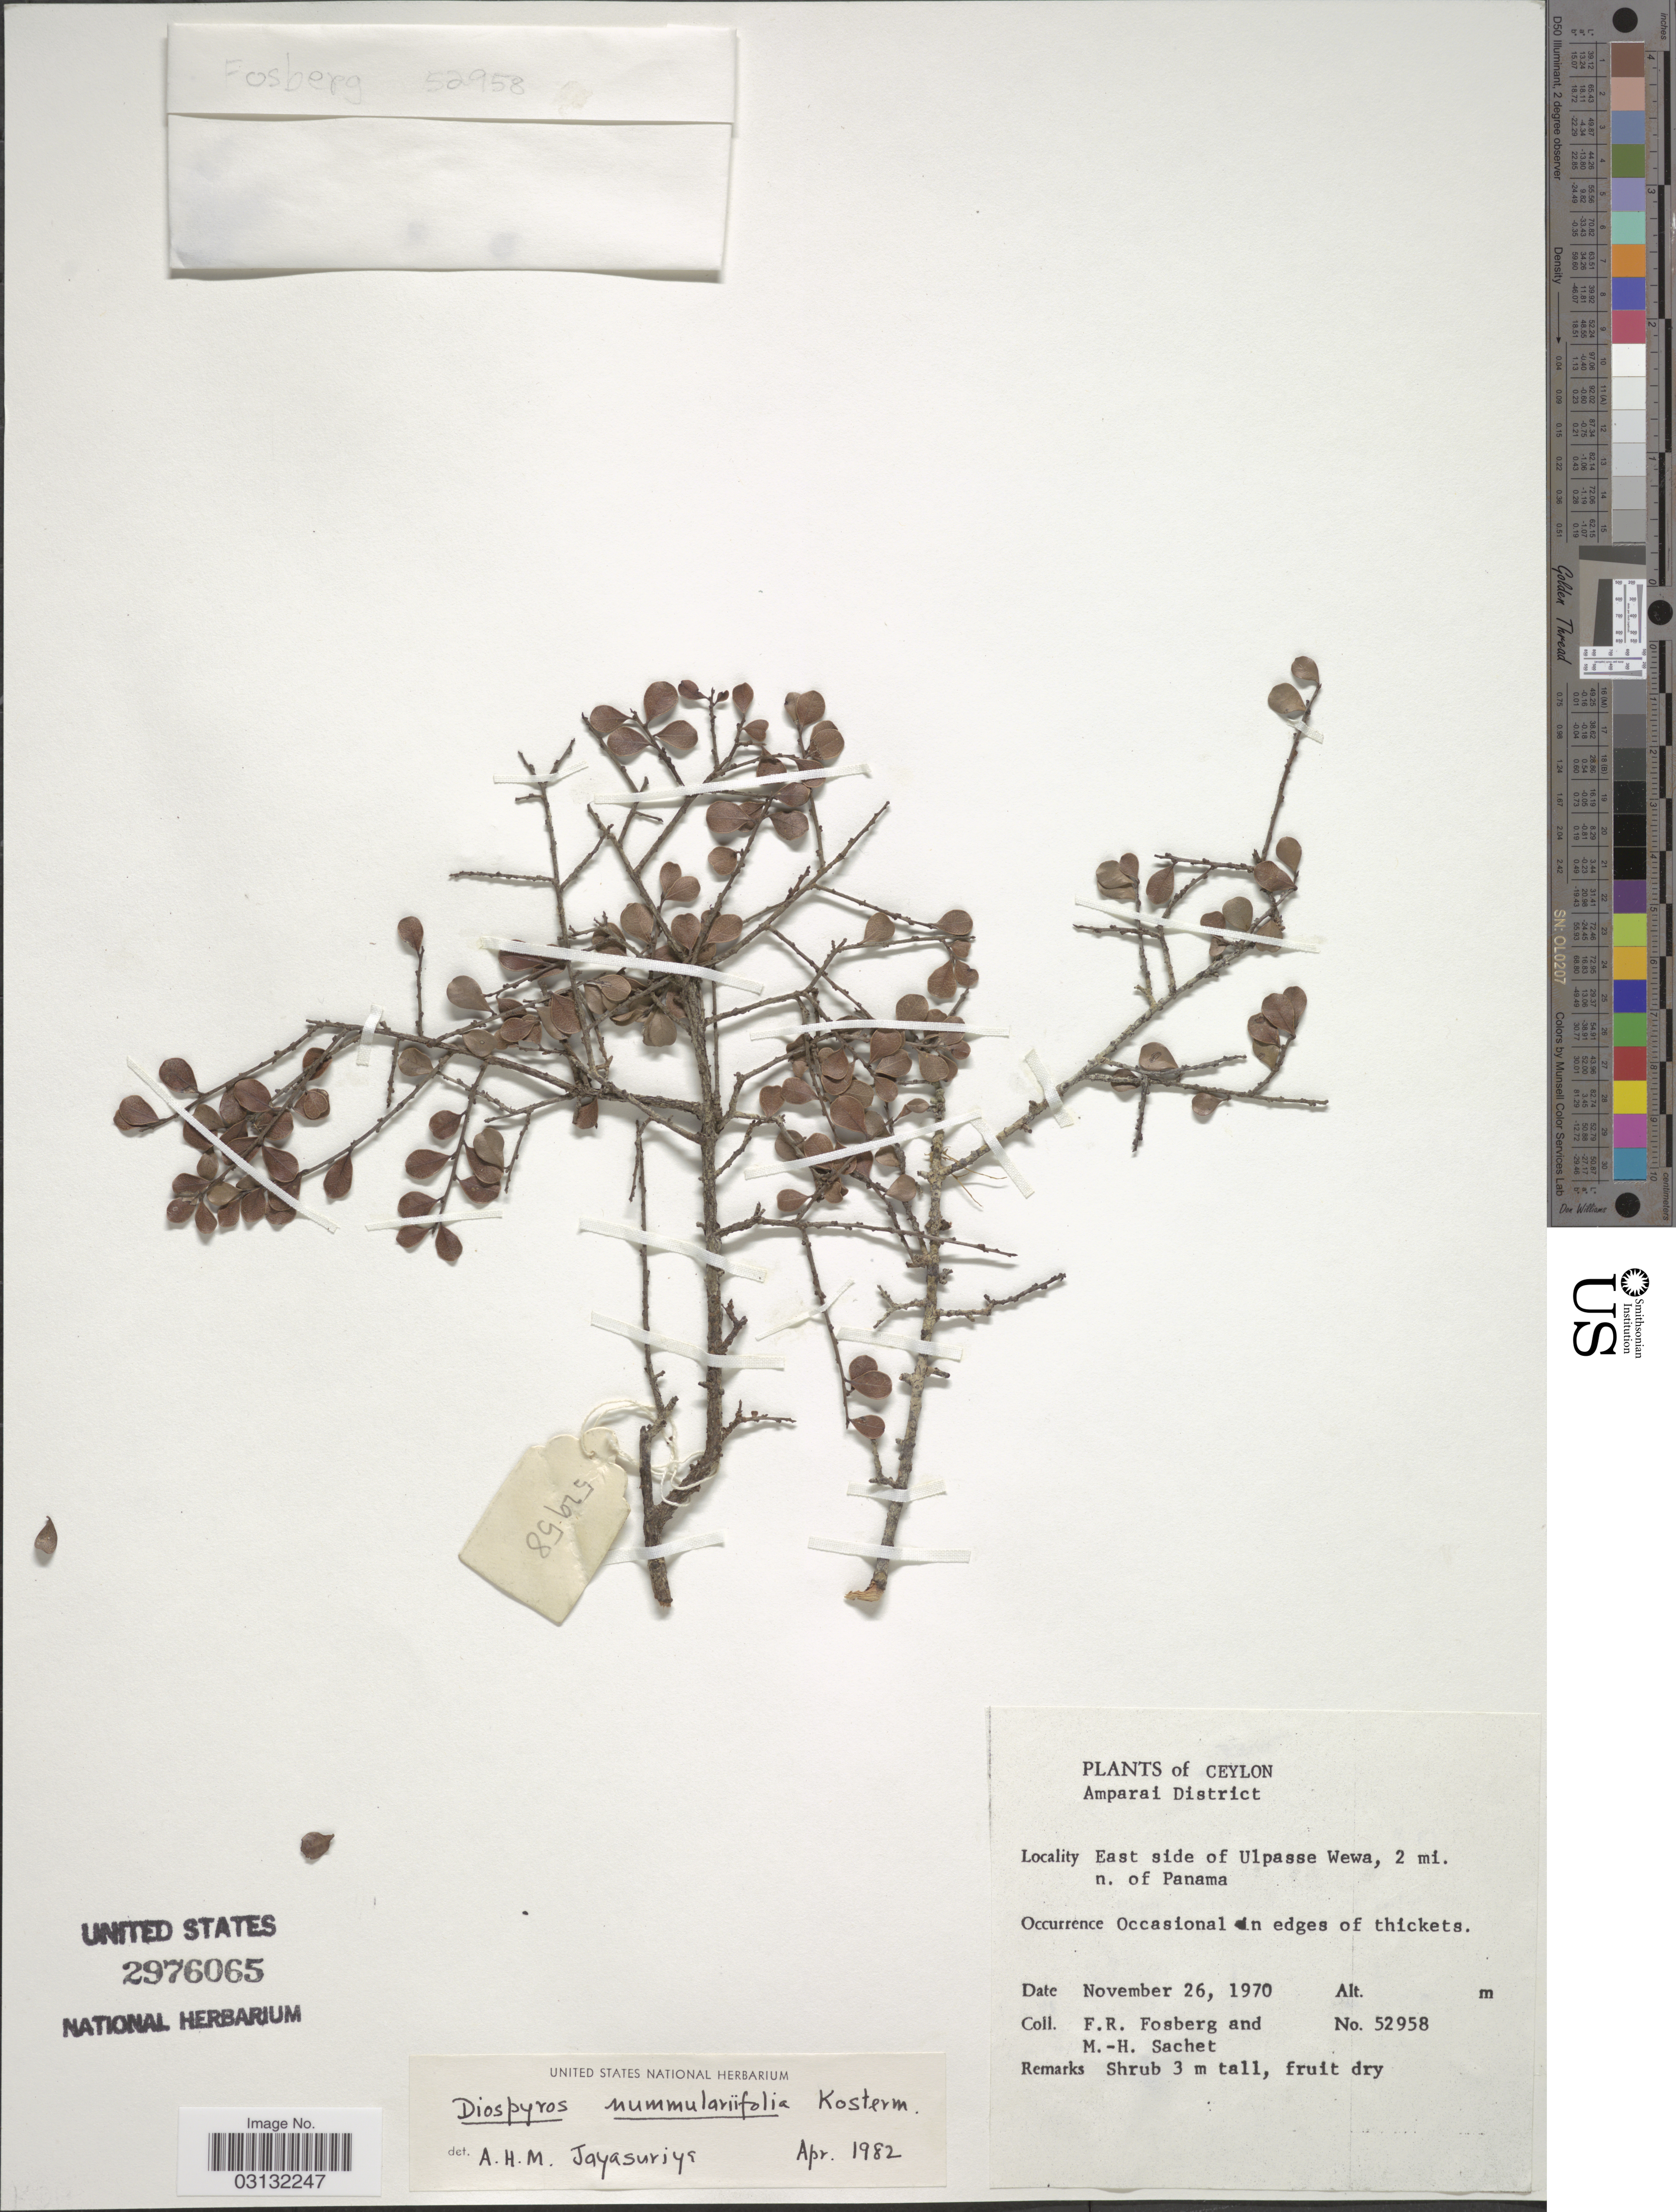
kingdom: Plantae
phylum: Tracheophyta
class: Magnoliopsida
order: Ericales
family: Ebenaceae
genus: Diospyros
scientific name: Diospyros nummulariifolia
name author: Kosterm.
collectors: F. R. Fosberg & M.-H. Sachet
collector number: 52958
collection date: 1970-11-26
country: Sri Lanka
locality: Ceylon. Amparai District. East side of Ulpasse Wewa, 2 mi. n. of Panama.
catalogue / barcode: US 2976065